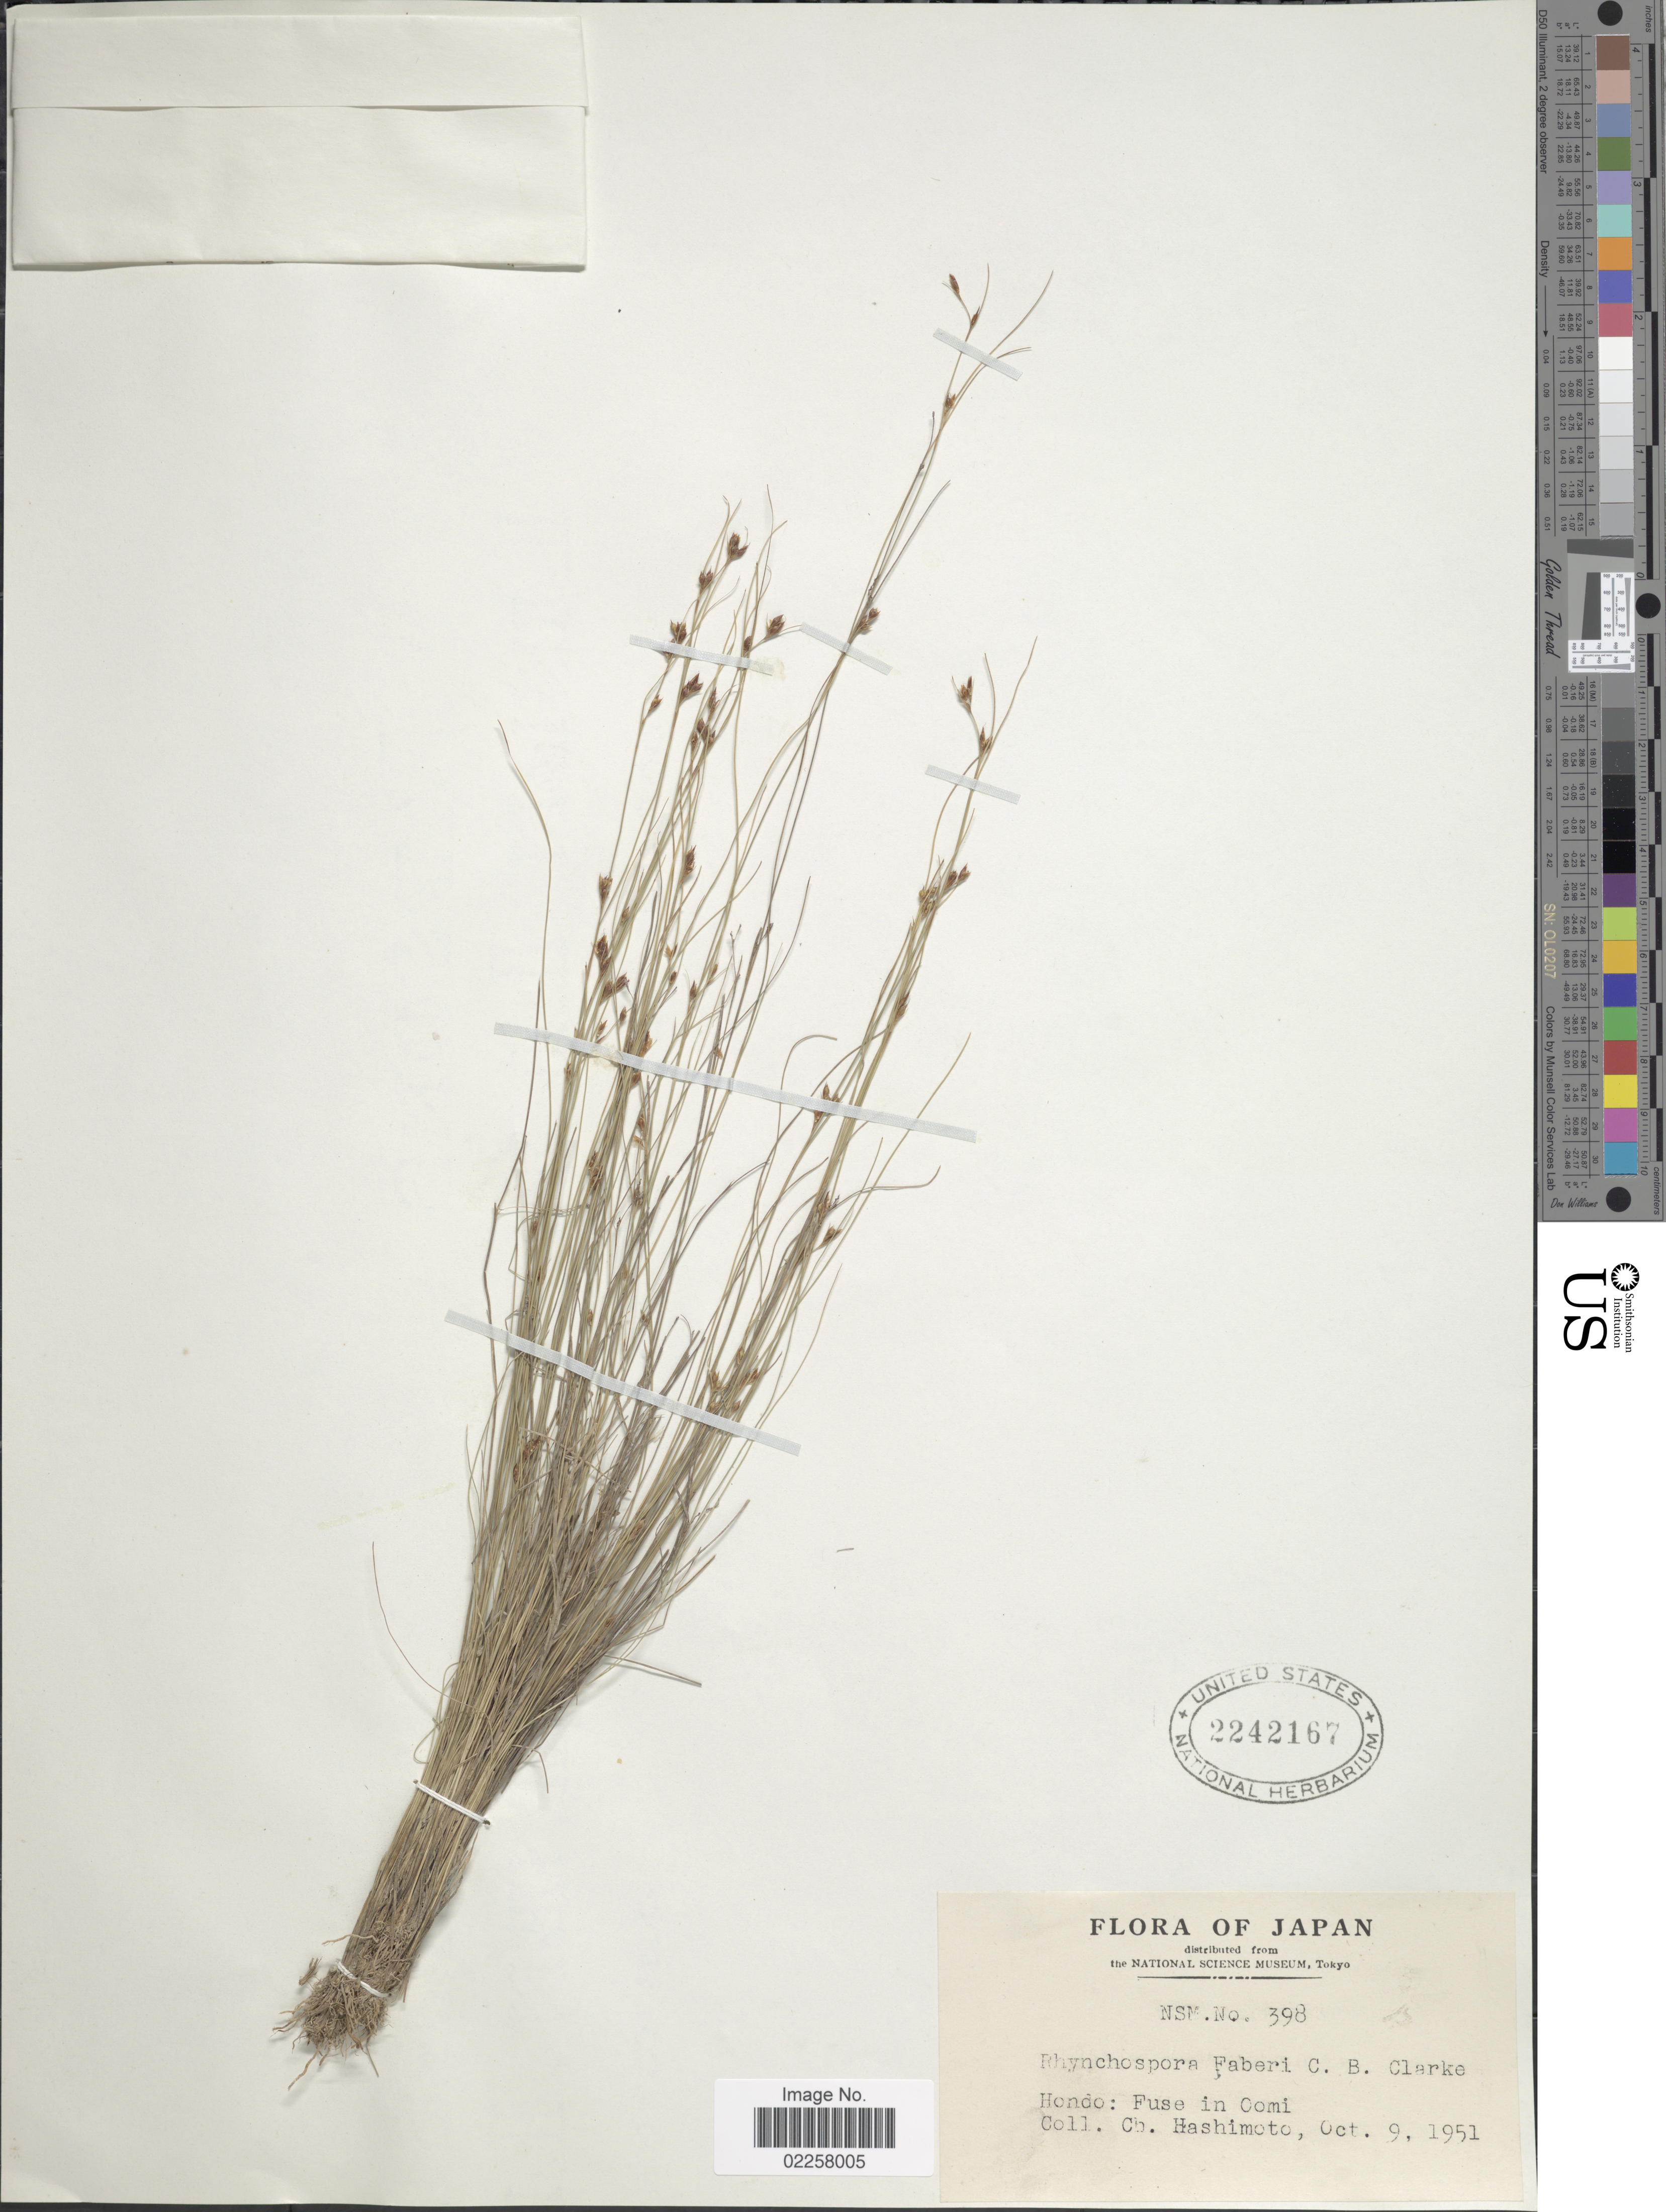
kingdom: Plantae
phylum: Tracheophyta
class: Liliopsida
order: Poales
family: Cyperaceae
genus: Rhynchospora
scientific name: Rhynchospora faberi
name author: C.B. Clarke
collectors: C. Hashimoto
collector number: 398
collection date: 1951-10-09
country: Japan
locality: Hondo: Fuse in Oomi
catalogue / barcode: US 2242167